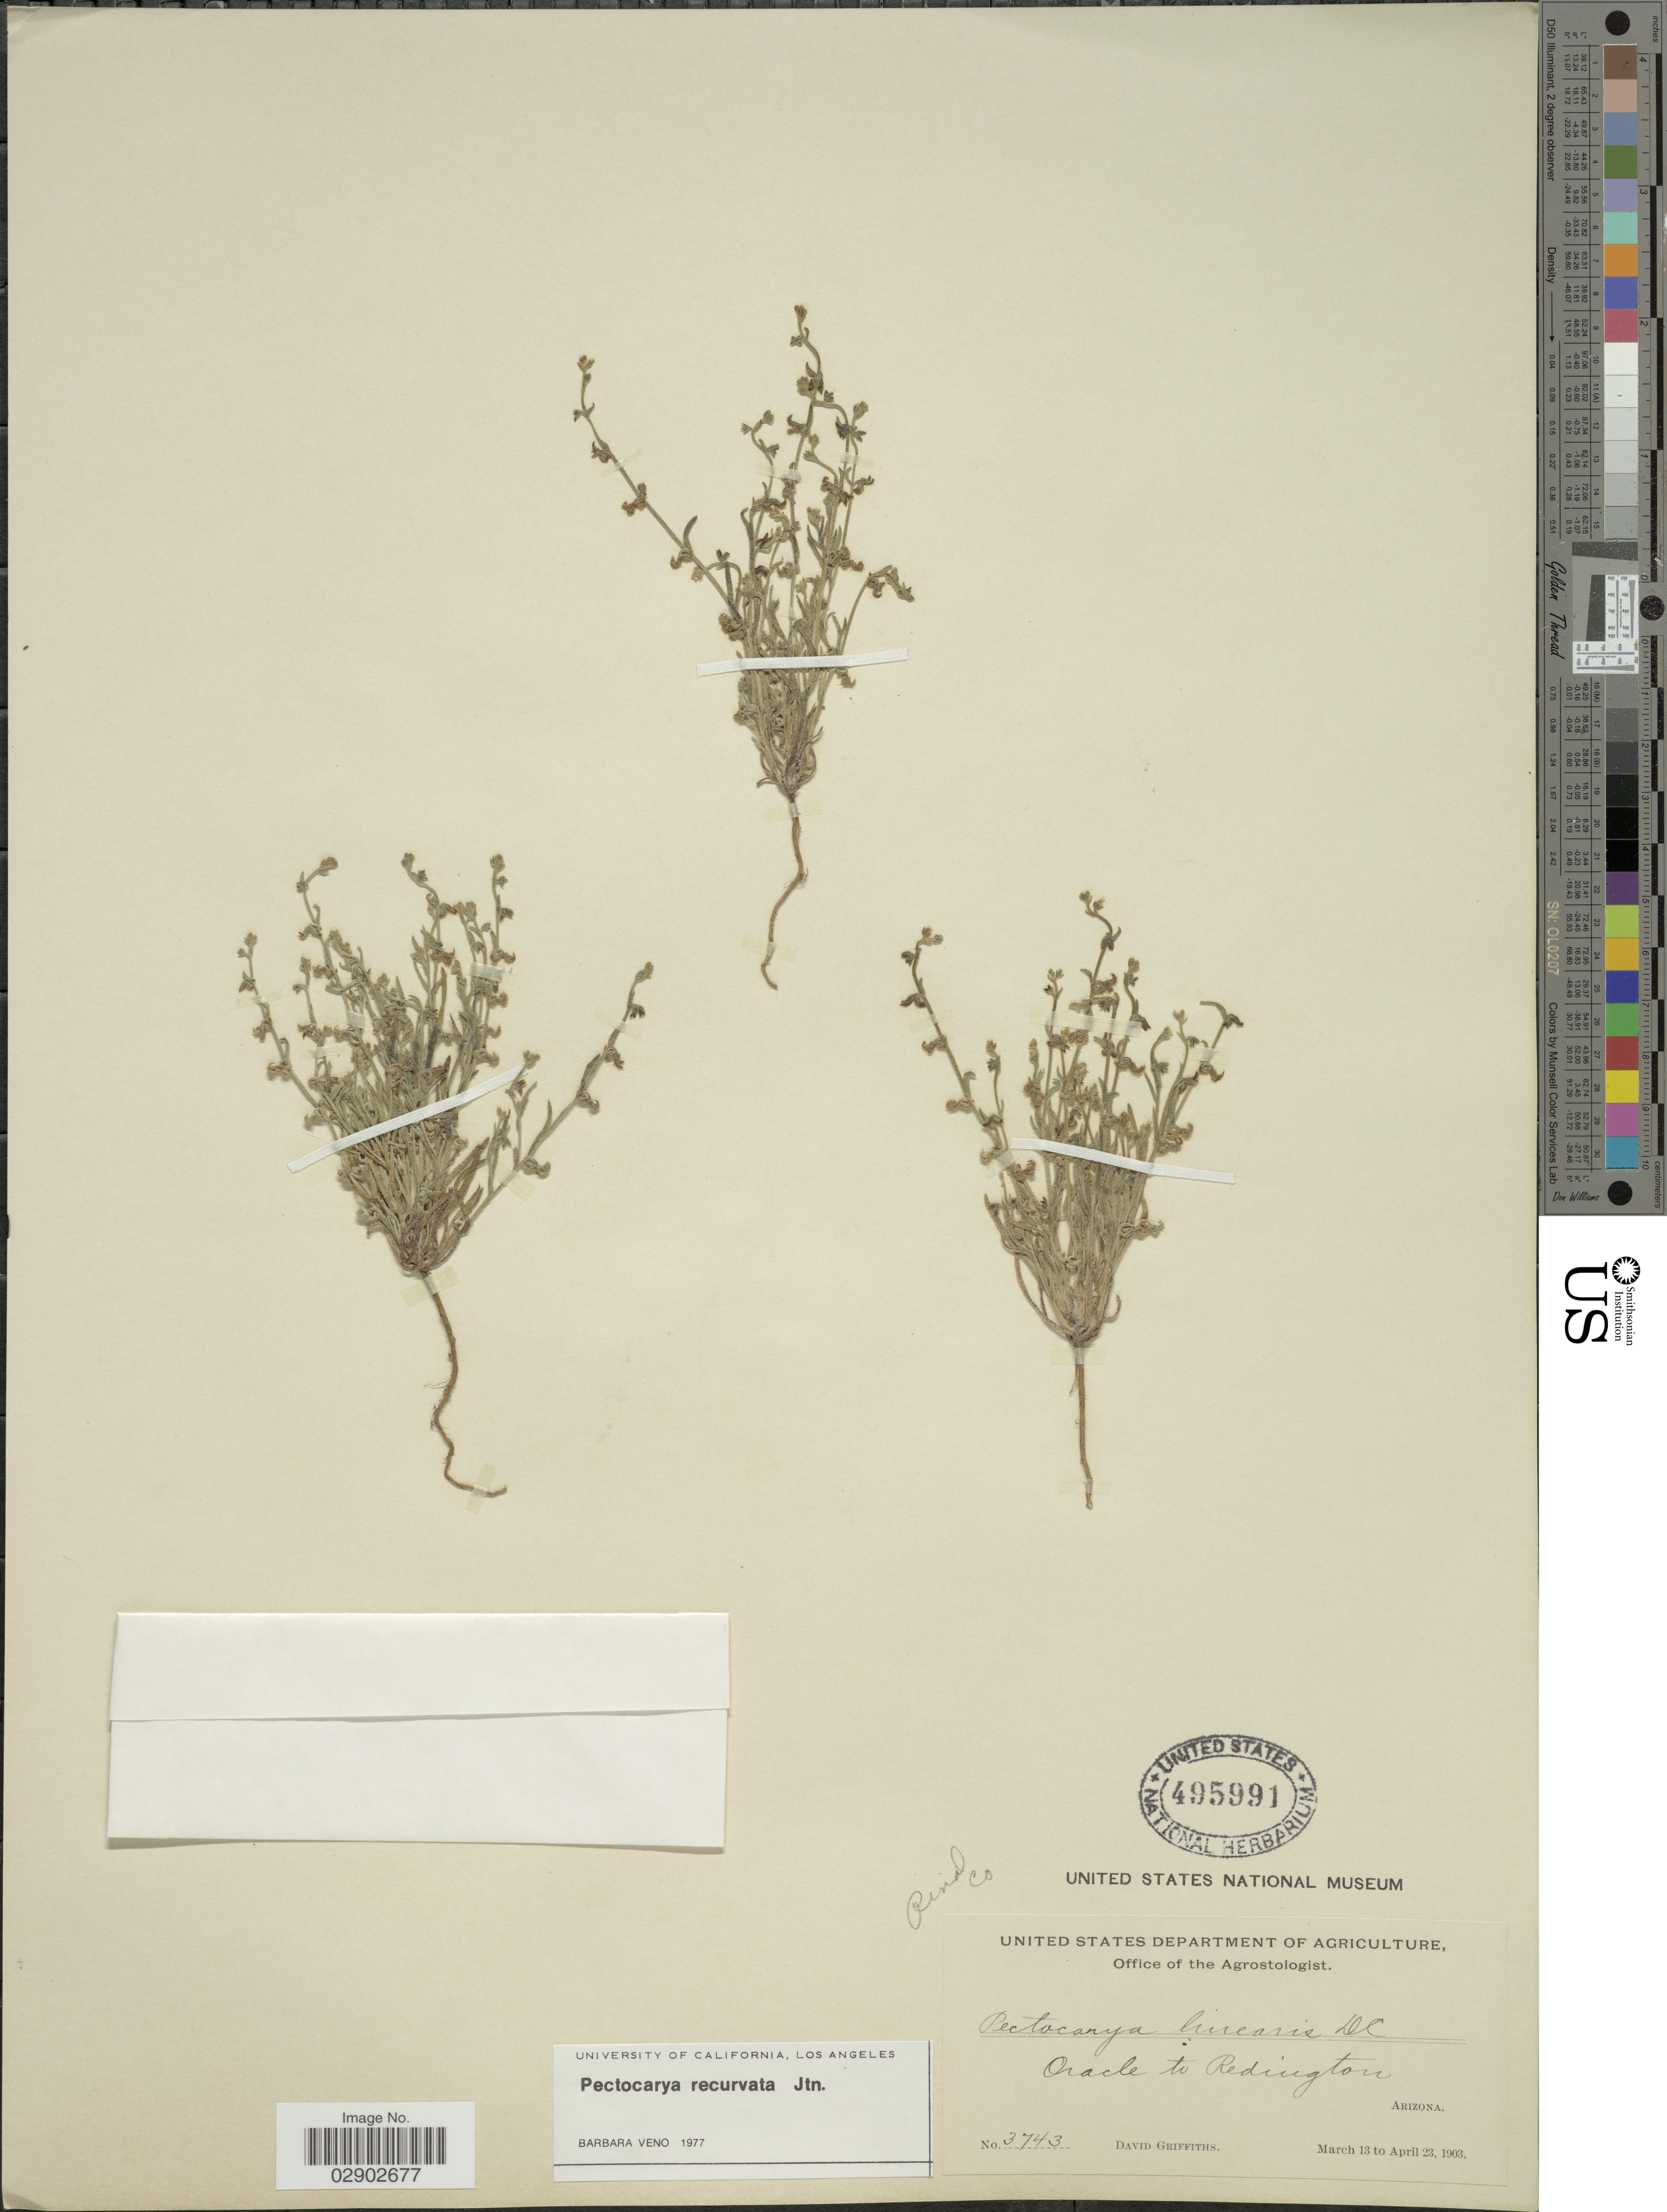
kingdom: Plantae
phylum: Tracheophyta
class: Magnoliopsida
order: Boraginales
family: Boraginaceae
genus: Pectocarya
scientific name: Pectocarya recurvata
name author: I.M. Johnst.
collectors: D. Griffiths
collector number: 3743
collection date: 1903-03-13/1903-04-23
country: United States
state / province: Arizona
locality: Oracle to Redington. Pinal Co.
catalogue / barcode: US 495991